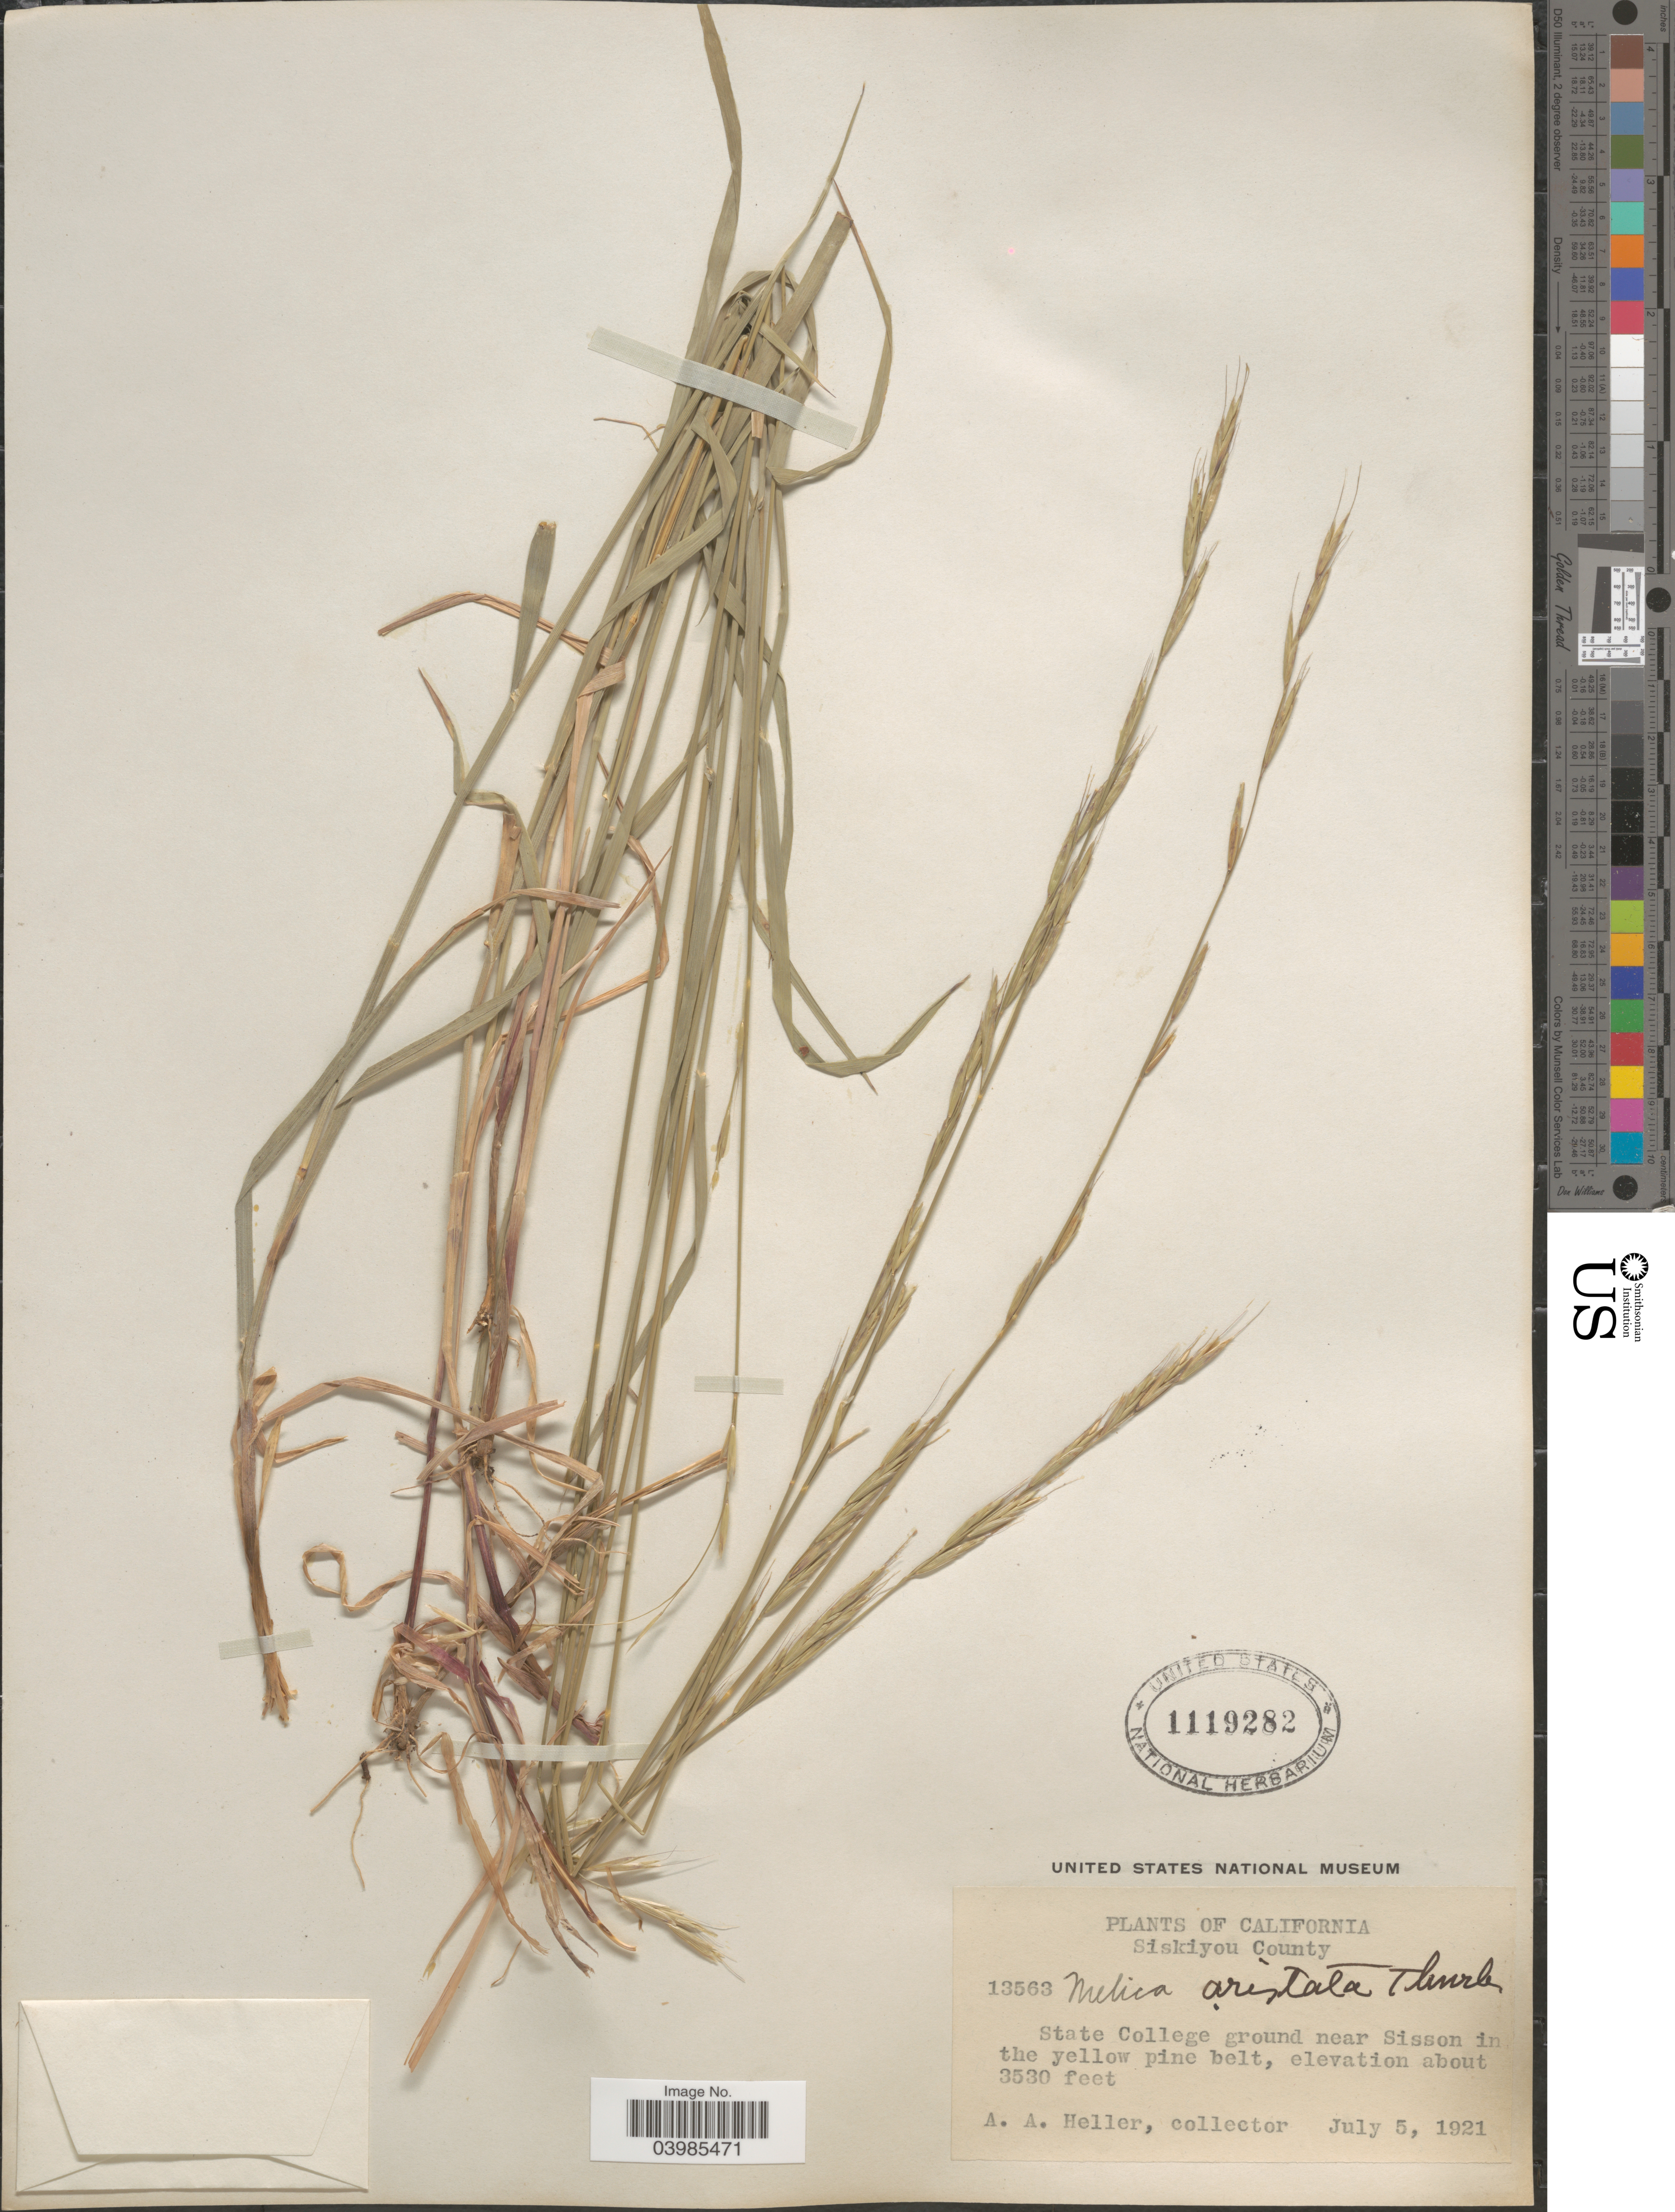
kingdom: Plantae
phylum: Tracheophyta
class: Liliopsida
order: Poales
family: Poaceae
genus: Melica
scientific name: Melica aristata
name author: Thurb. ex Bol.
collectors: A. A. Heller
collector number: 13563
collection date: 1921-07-05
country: United States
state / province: California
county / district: Siskiyou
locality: Siskiyou County. State college ground near Sisson in the yellow pine belt.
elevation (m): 1076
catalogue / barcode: US 1119282